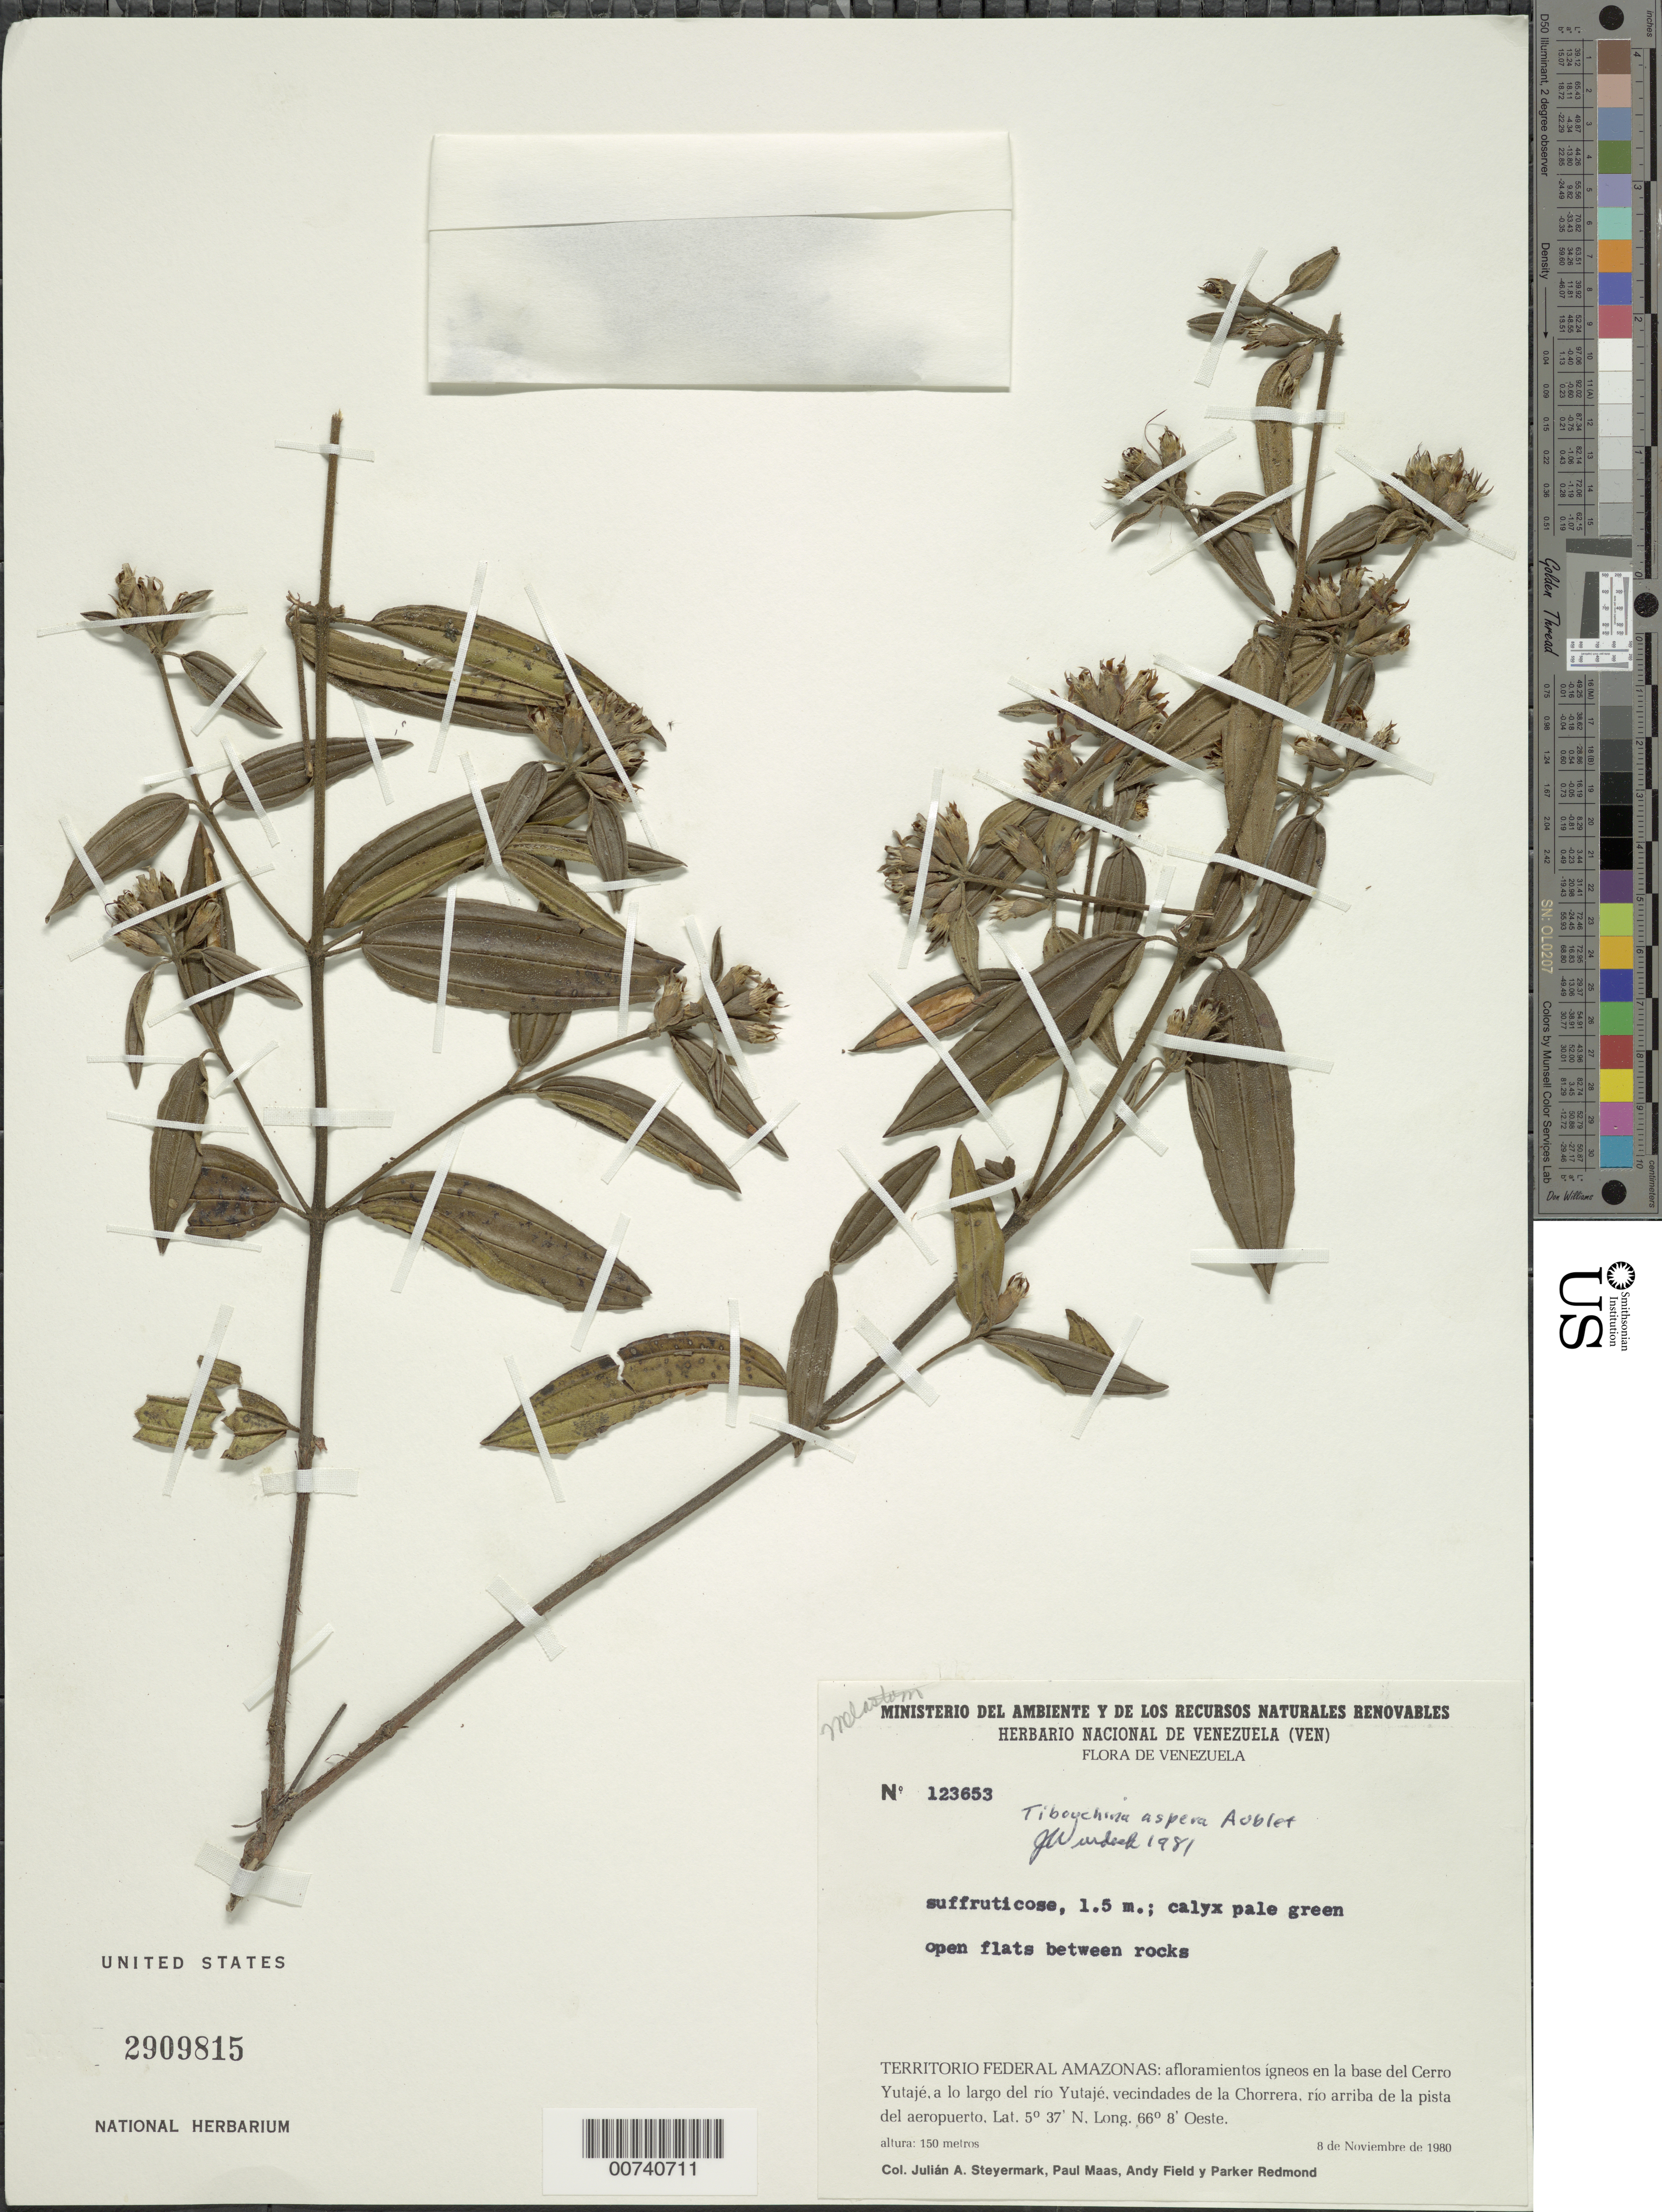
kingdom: Plantae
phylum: Tracheophyta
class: Magnoliopsida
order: Myrtales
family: Melastomataceae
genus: Tibouchina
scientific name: Tibouchina aspera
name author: Aubl.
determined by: Wurdack, John J., (US), US (UNITED STATES)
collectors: J. Steyermark, P. Maas, A. Field & P. Redmond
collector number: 123653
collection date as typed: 8-Nov-80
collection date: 1980-11-08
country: Venezuela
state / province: Amazonas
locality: Cerro Yutajé, Río Yutajé, vecindades de la Chorrera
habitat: Open flats between rocks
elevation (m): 150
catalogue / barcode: US 2909815